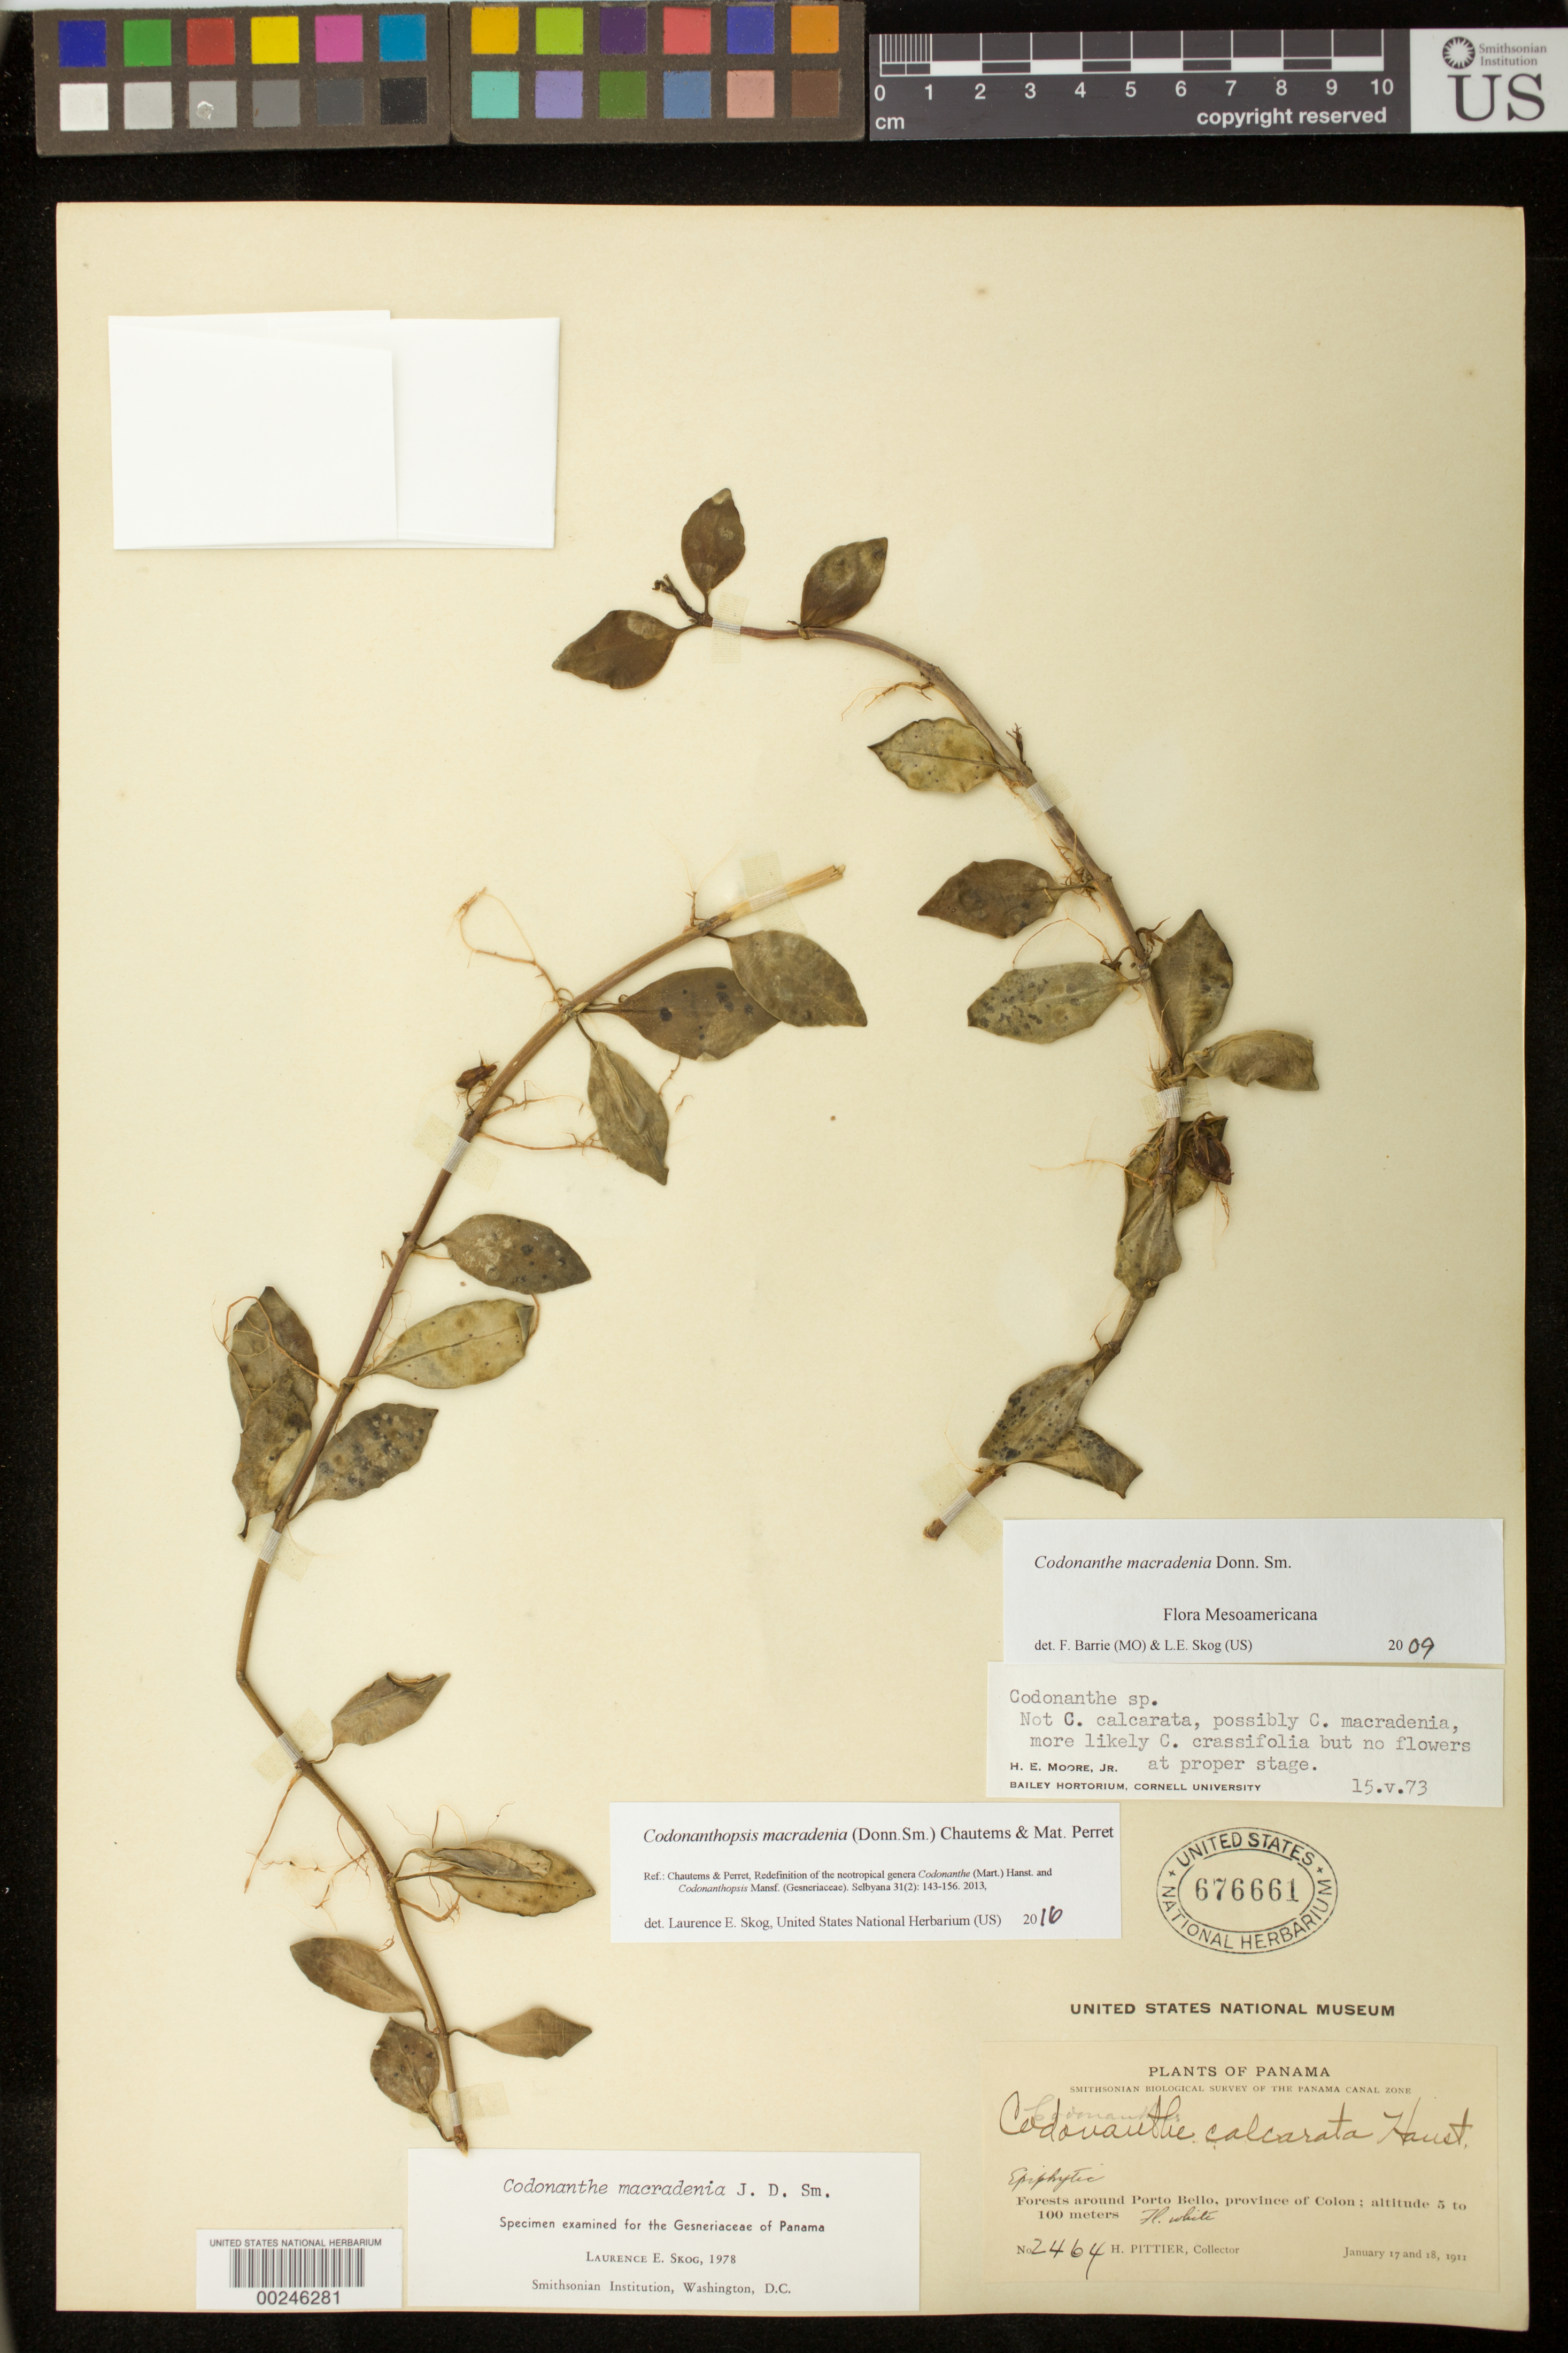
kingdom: Plantae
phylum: Tracheophyta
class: Magnoliopsida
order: Lamiales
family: Gesneriaceae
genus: Codonanthopsis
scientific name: Codonanthopsis macradenia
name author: (Donn. Sm.) Chautems & Mat.Perret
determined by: Skog, Laurence E.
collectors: H. F. Pittier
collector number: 2464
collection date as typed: Jan 1911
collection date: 1911-01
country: Panama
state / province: Colón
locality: Porto Bello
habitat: Forests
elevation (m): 5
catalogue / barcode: US 676661